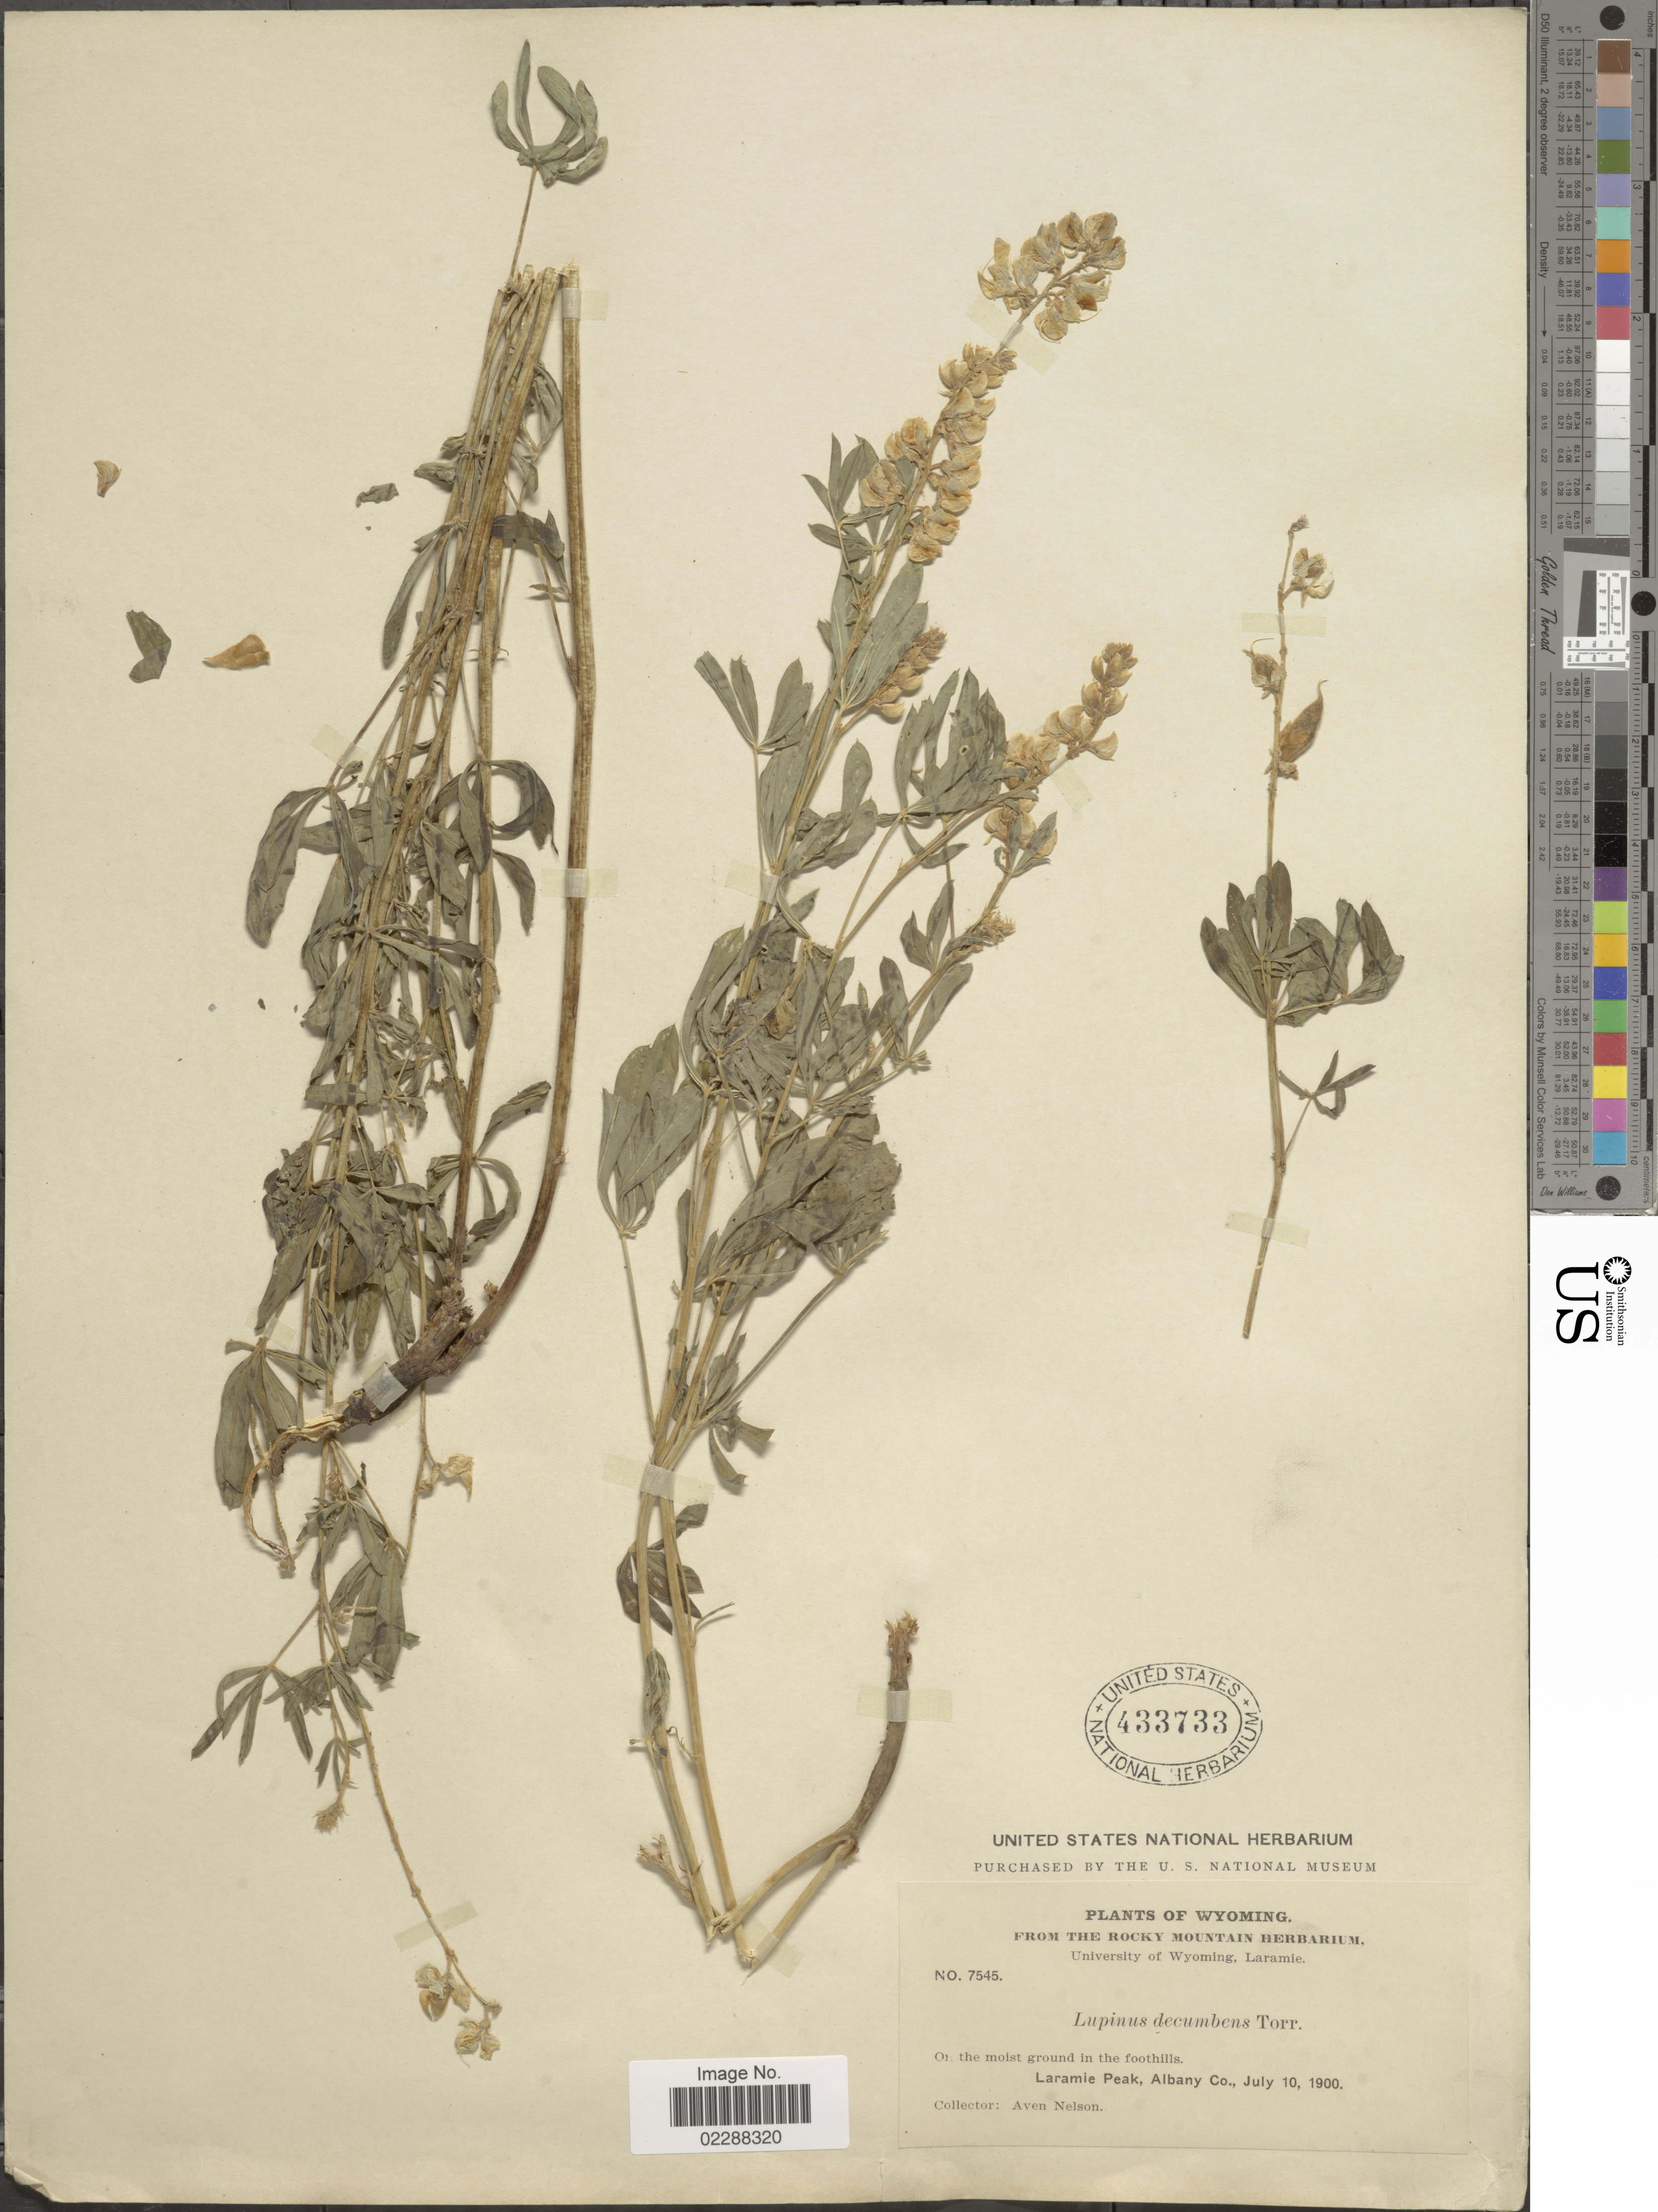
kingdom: Plantae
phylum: Tracheophyta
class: Magnoliopsida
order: Fabales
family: Fabaceae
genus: Lupinus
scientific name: Lupinus sp.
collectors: A. Nelson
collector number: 7545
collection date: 1900-07-10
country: United States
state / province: Wyoming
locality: On the moist ground in the foothills, Laramie Peak, Albany Co.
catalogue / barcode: US 433733